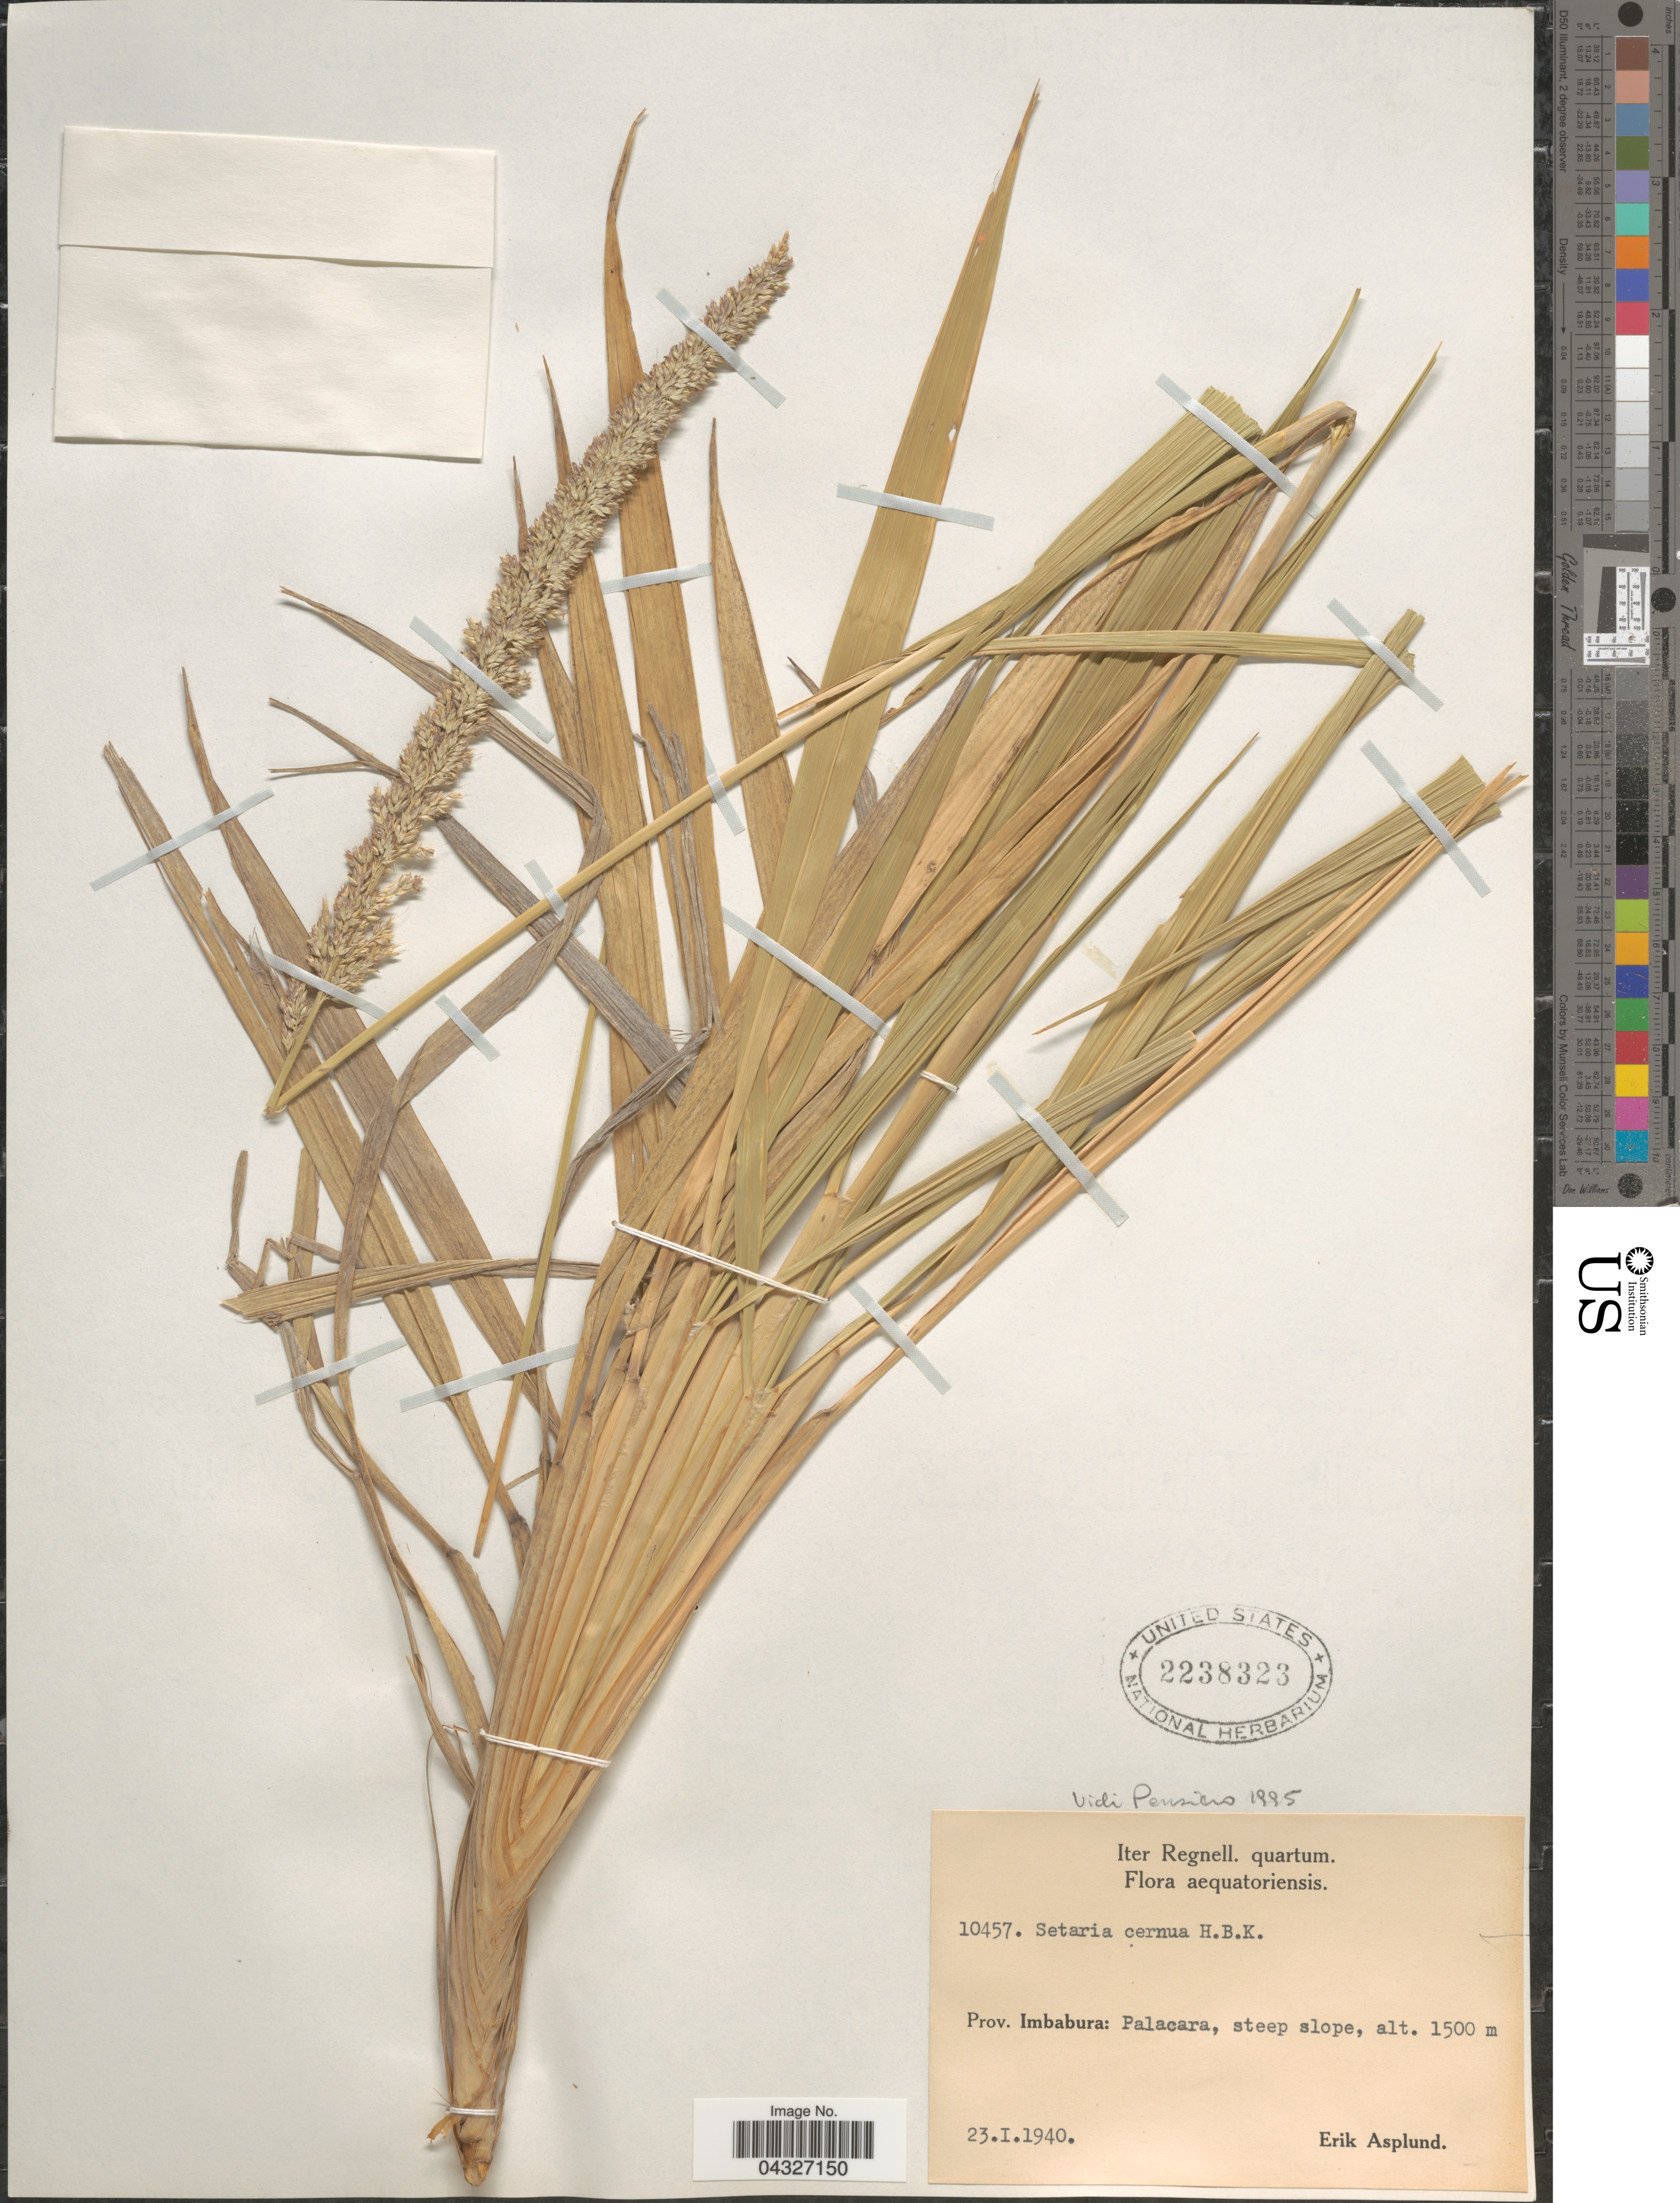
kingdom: Plantae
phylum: Tracheophyta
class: Liliopsida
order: Poales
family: Poaceae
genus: Setaria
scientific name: Setaria cernua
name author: Kunth in Humb.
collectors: E. Asplund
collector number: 10457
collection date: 1940-01-23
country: Ecuador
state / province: Imbabura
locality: Iter Regnell. quartum. Palacara, steep slope.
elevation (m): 1500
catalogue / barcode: US 2238323